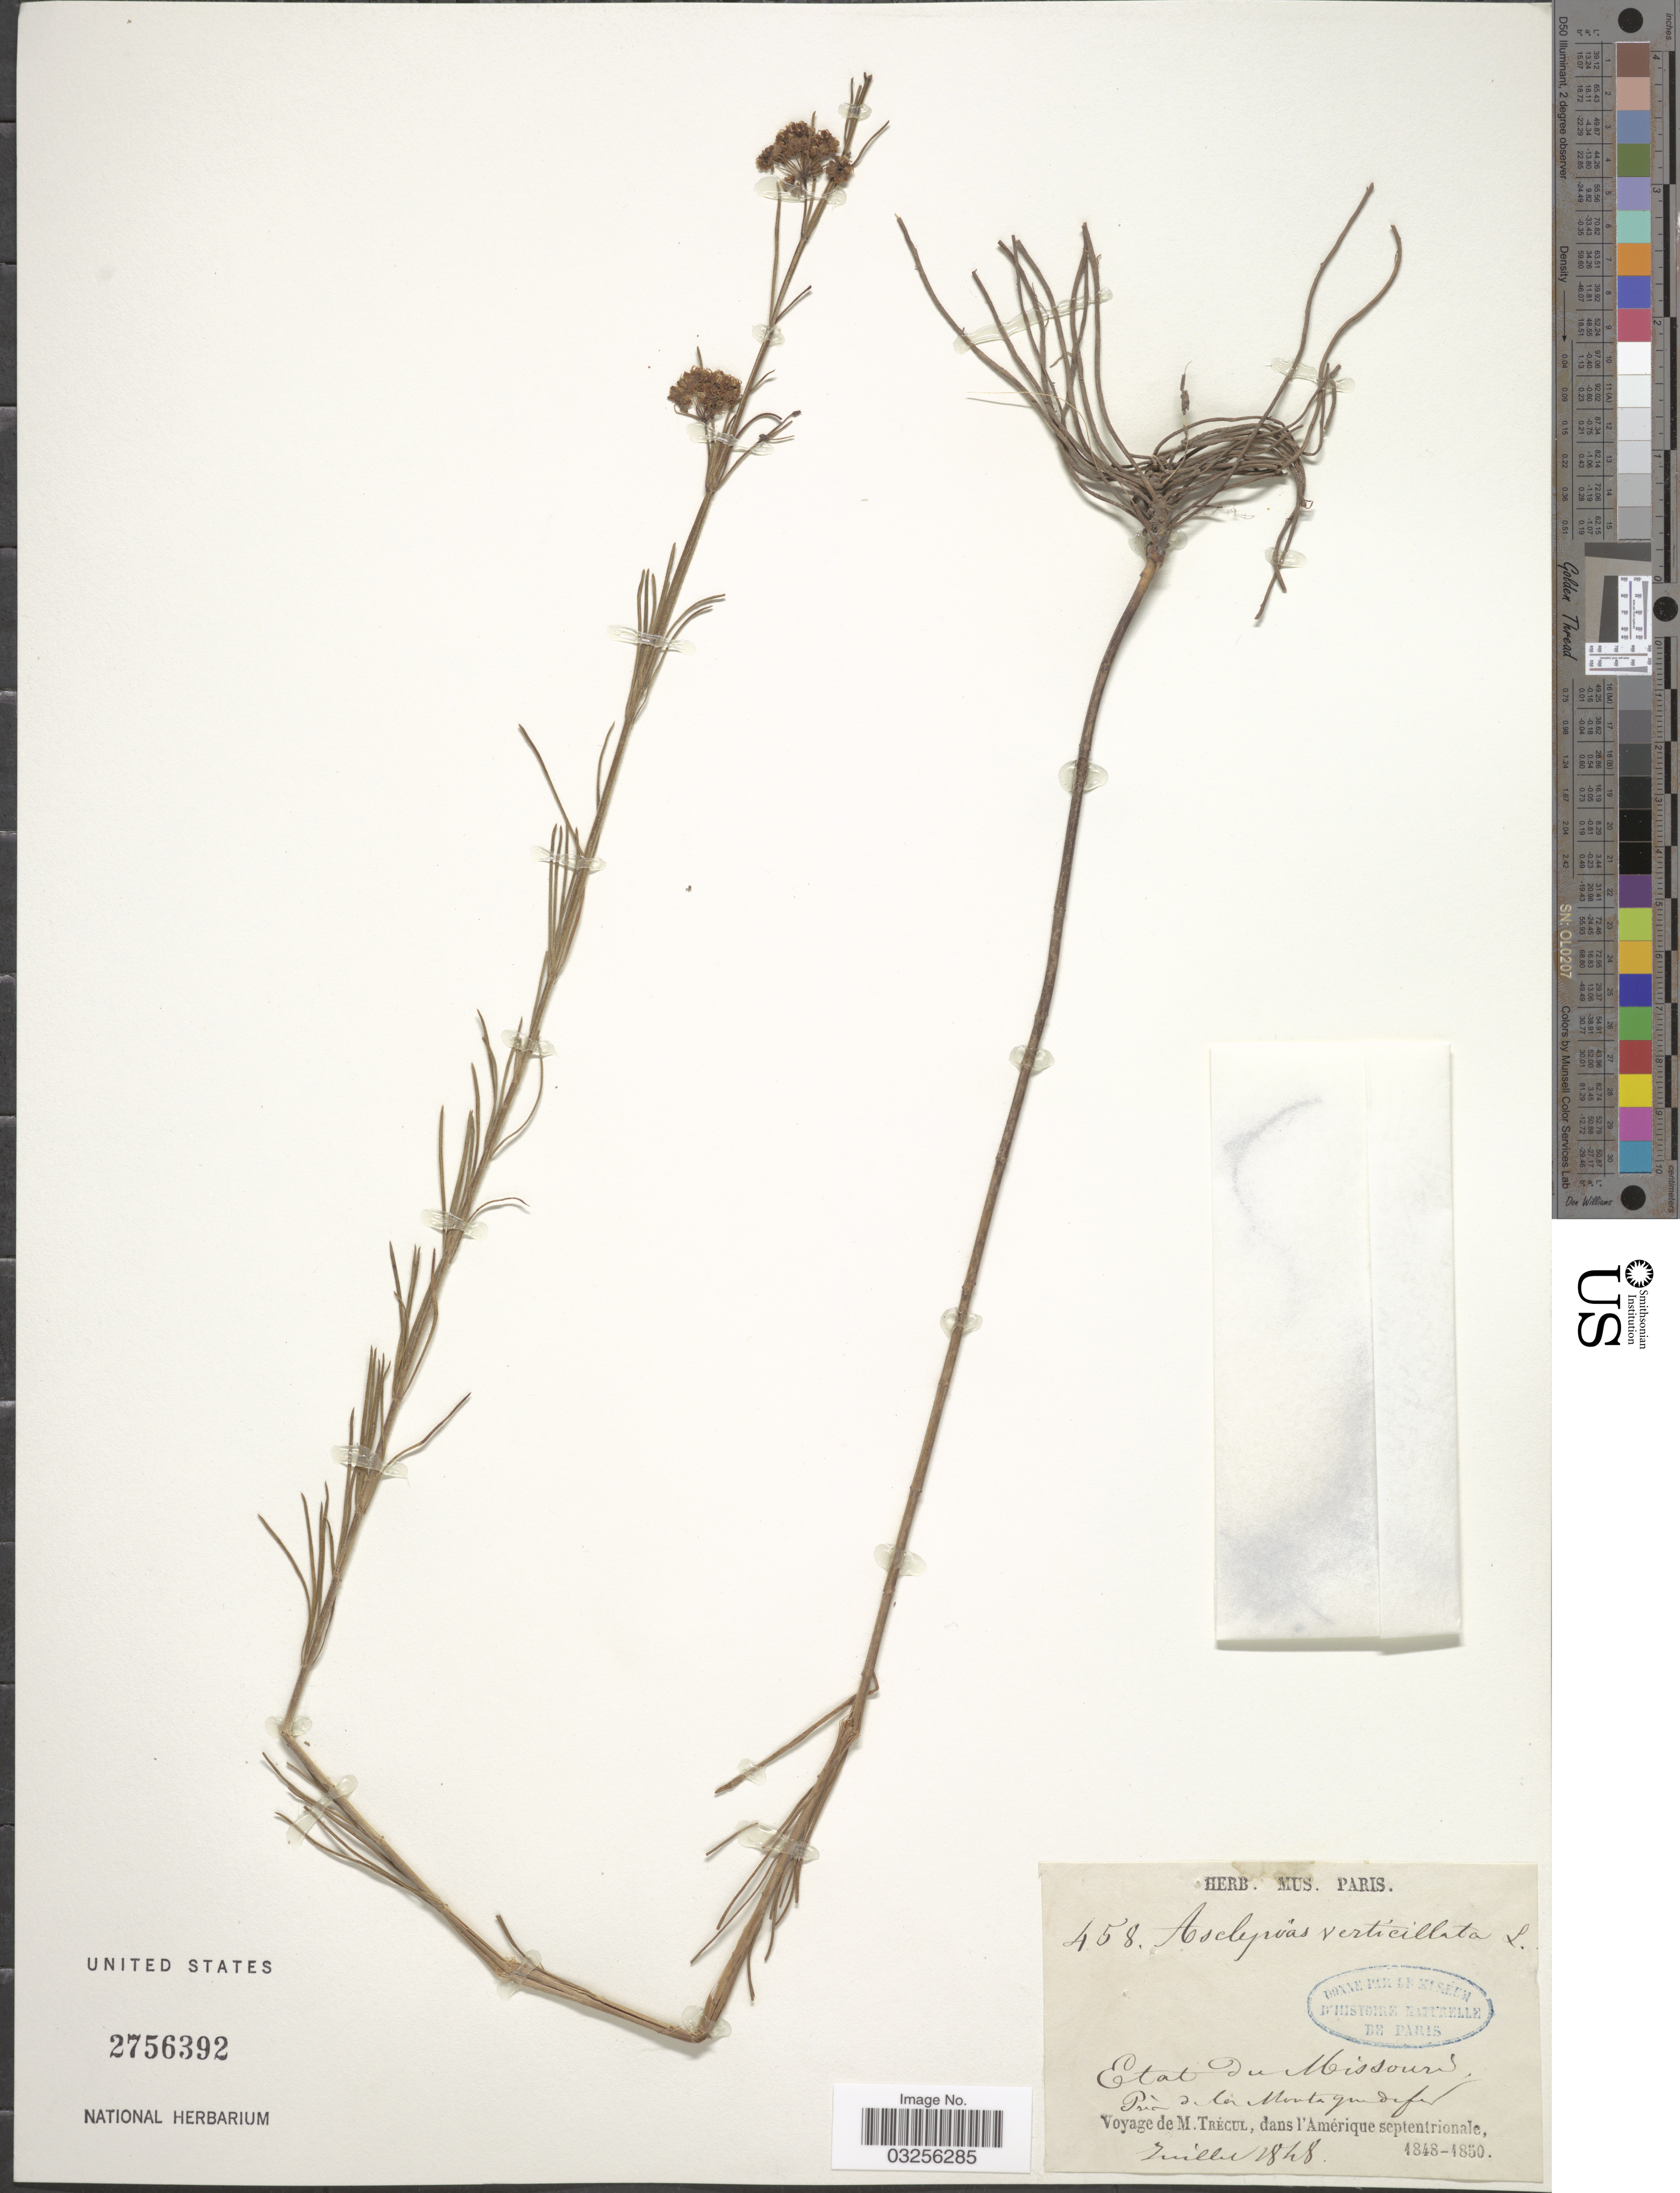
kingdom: Plantae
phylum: Tracheophyta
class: Magnoliopsida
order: Gentianales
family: Apocynaceae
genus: Asclepias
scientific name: Asclepias verticillata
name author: L.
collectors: A. Trécul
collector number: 458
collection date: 1848-07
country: United States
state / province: Missouri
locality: Etat du Missouri. Près de la Montagne defer. [interpreted]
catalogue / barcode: US 2756392